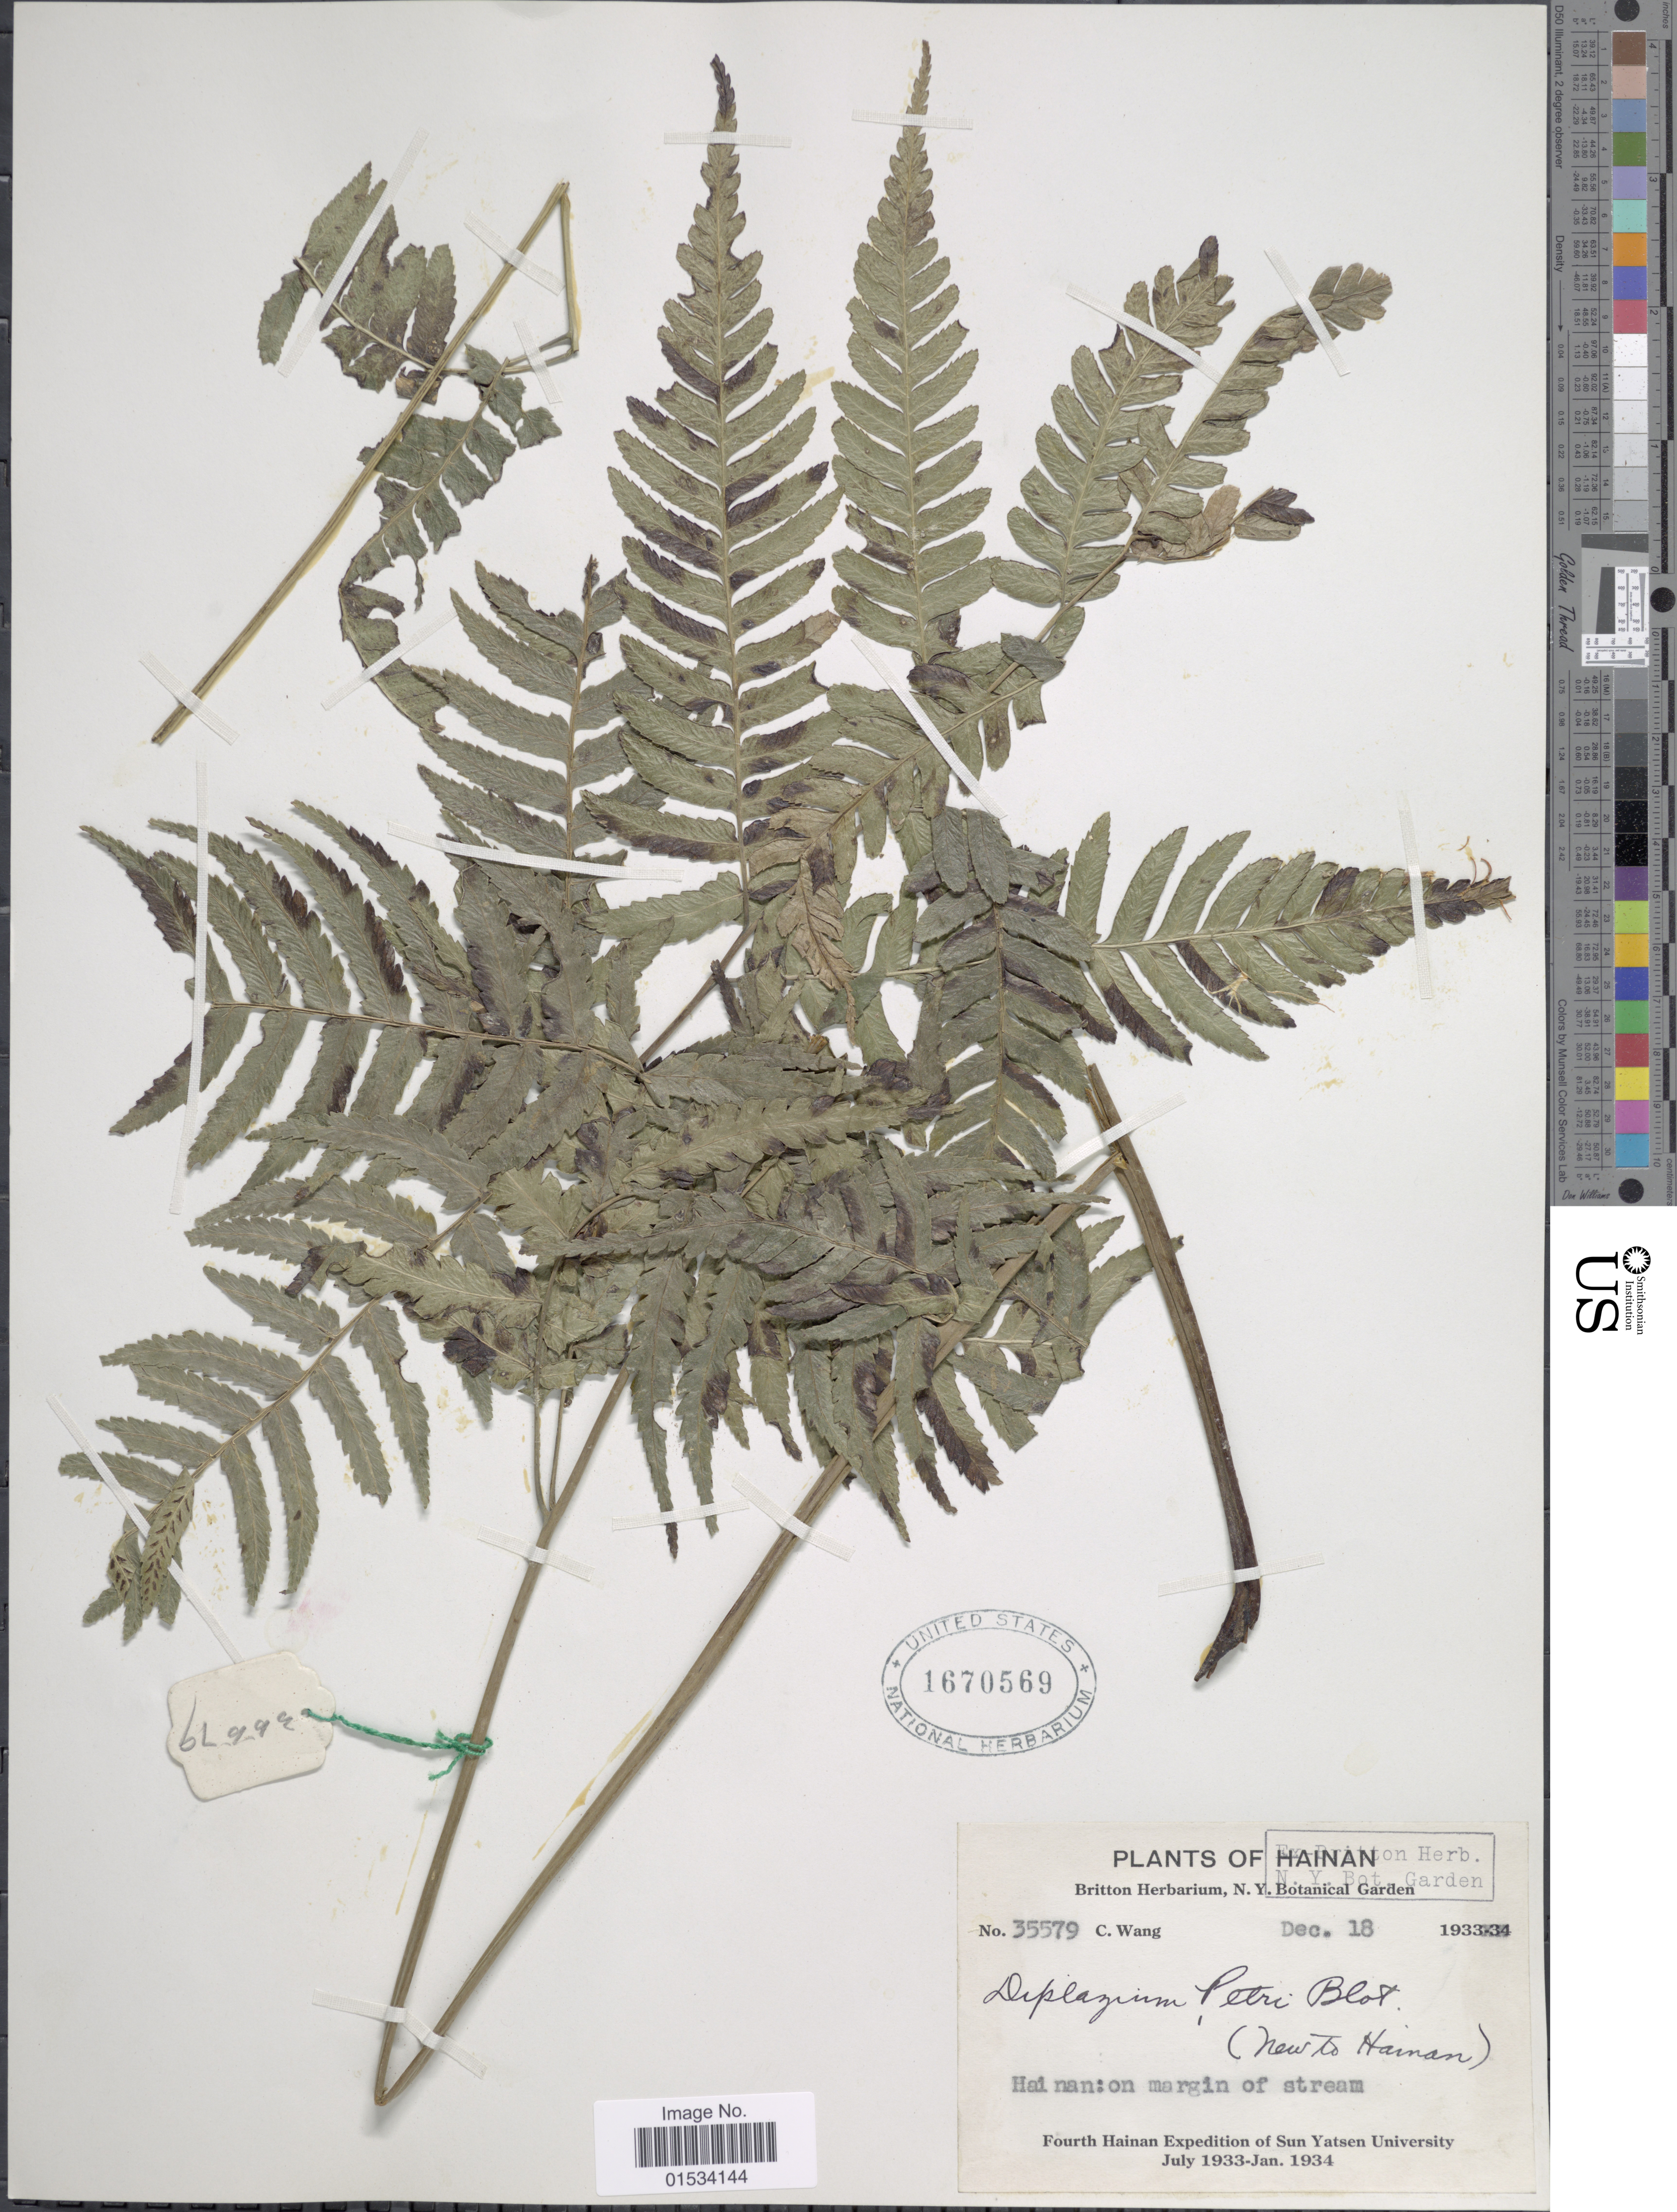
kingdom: Plantae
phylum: Tracheophyta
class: Polypodiopsida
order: Polypodiales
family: Athyriaceae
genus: Diplazium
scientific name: Diplazium petri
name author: Tardieu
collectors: C. Wang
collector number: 35579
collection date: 1933-12-18/1934-12-18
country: China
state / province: Hainan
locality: On margin of stream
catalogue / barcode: US 1670569